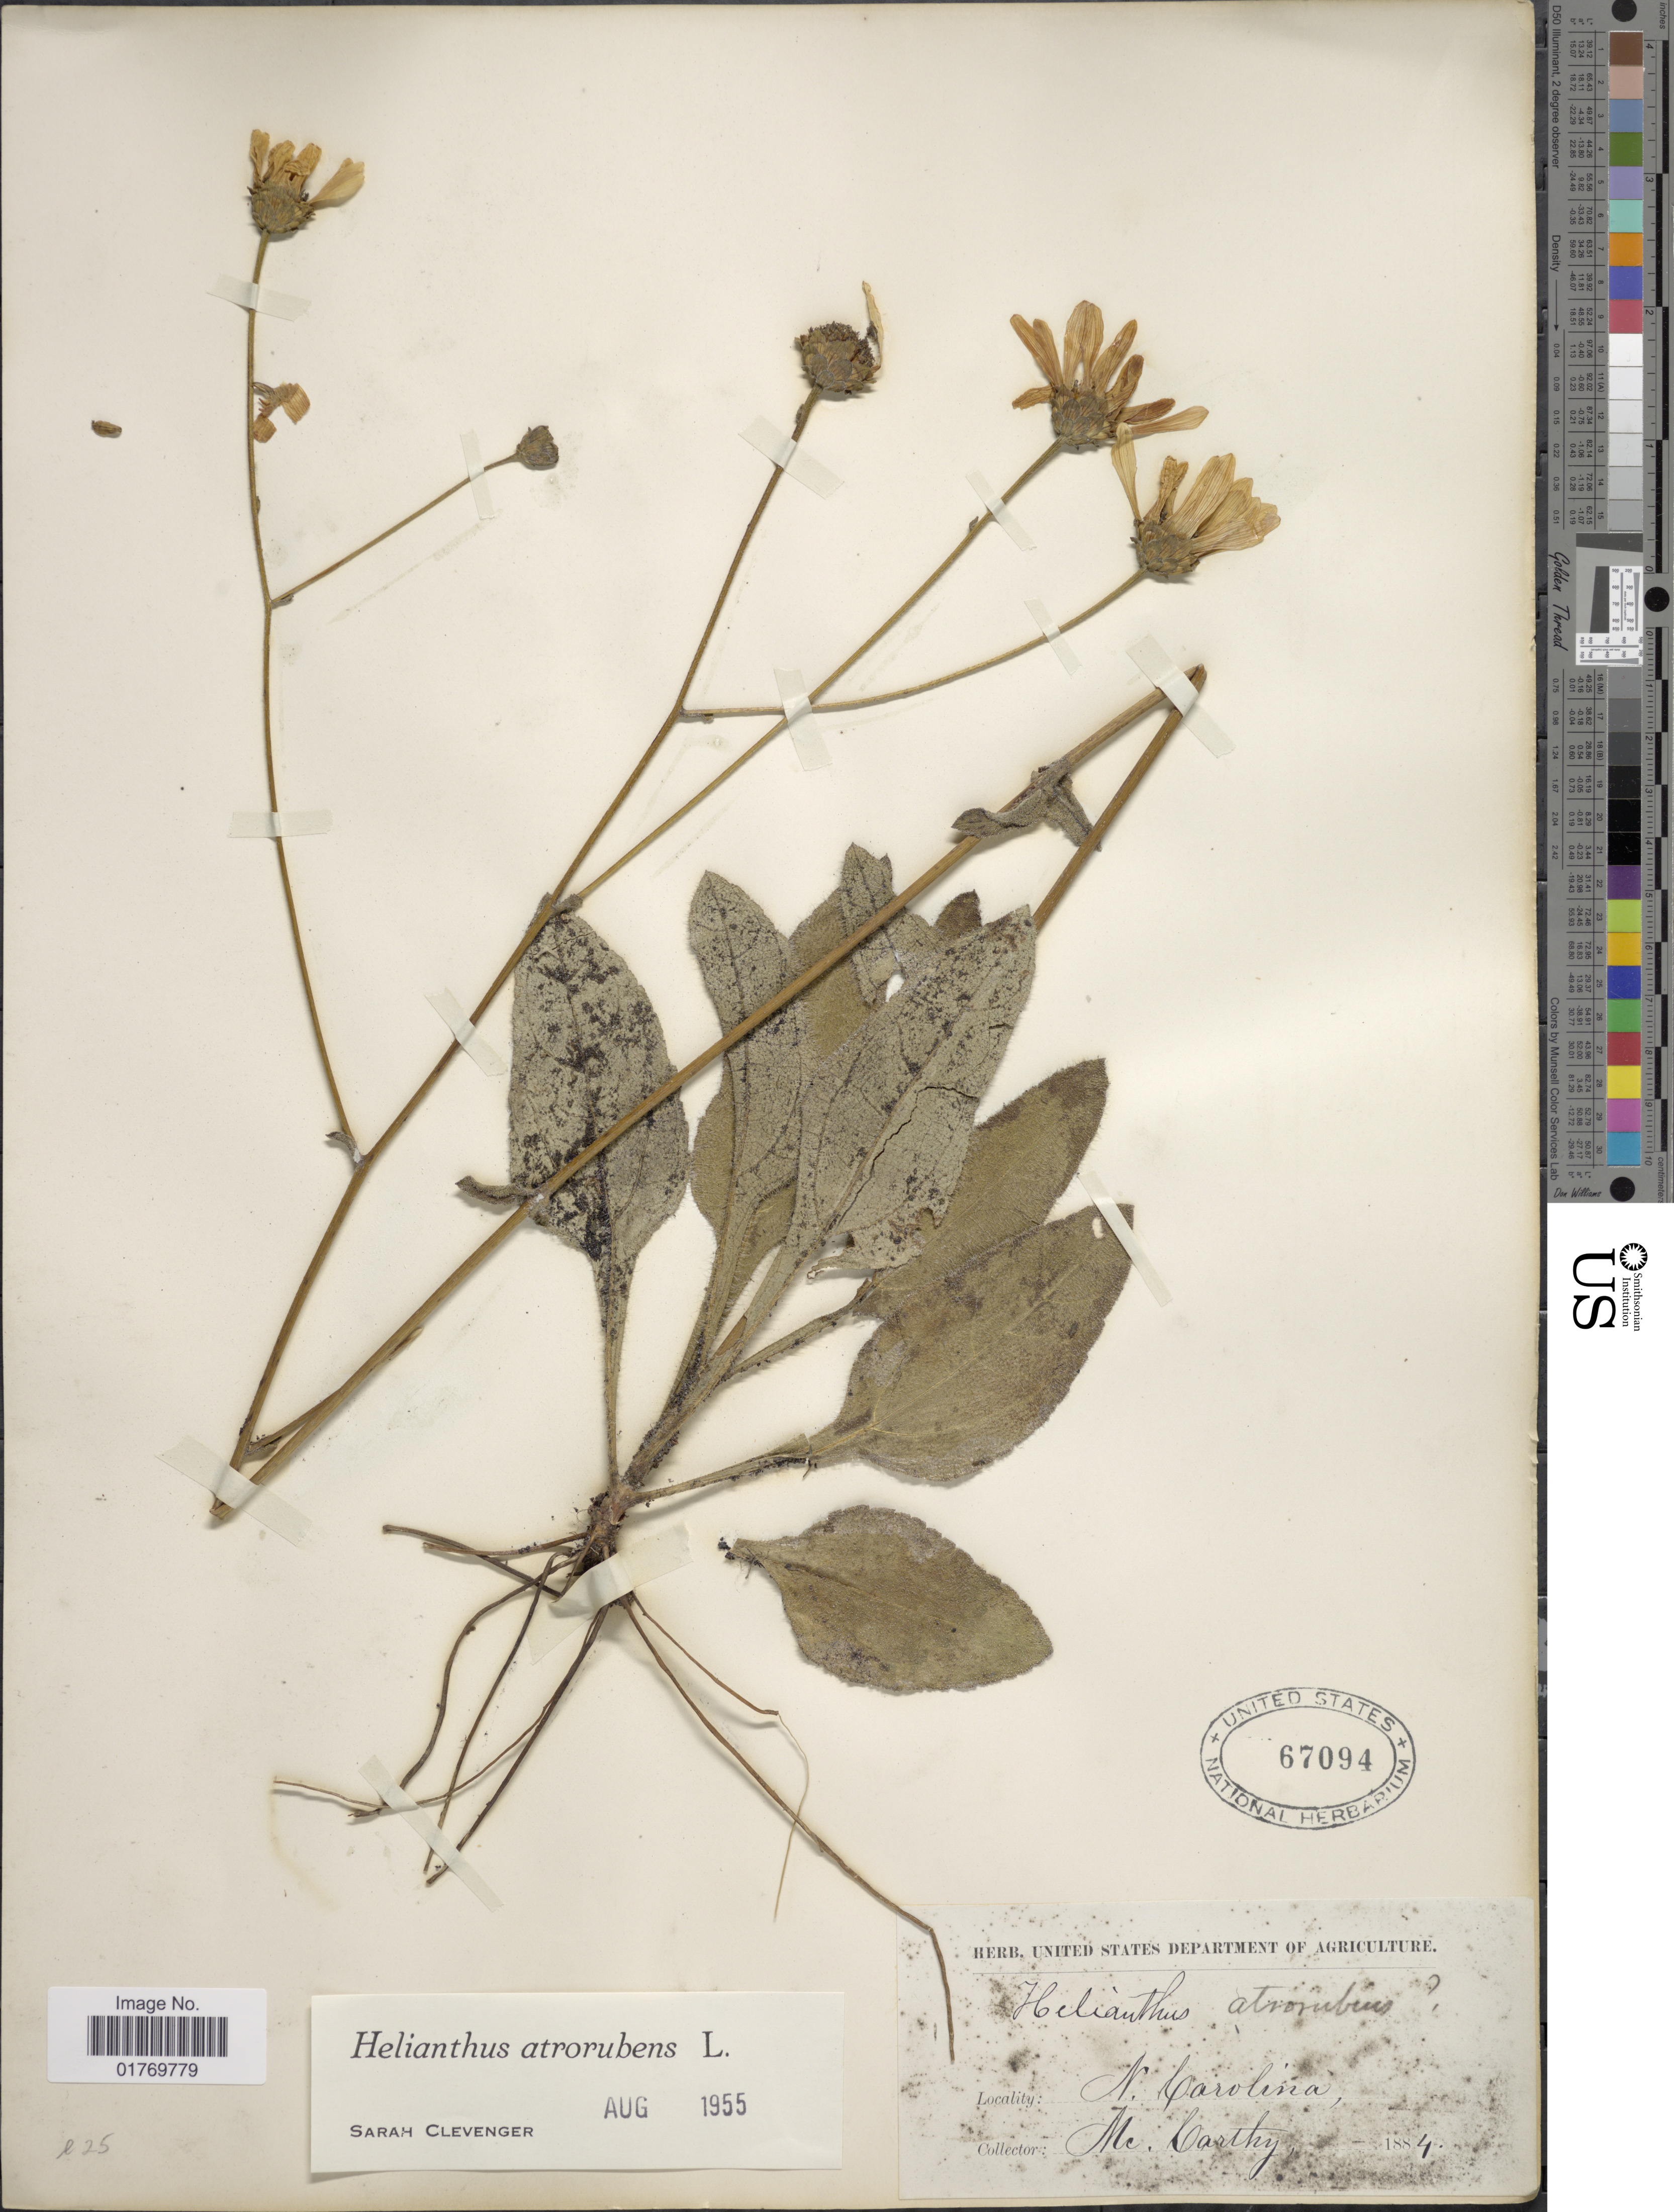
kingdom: Plantae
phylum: Tracheophyta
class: Magnoliopsida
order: Asterales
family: Asteraceae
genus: Helianthus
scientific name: Helianthus atrorubens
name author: L.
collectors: -- McCarthy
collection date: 1884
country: United States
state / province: North Carolina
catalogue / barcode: US 67094